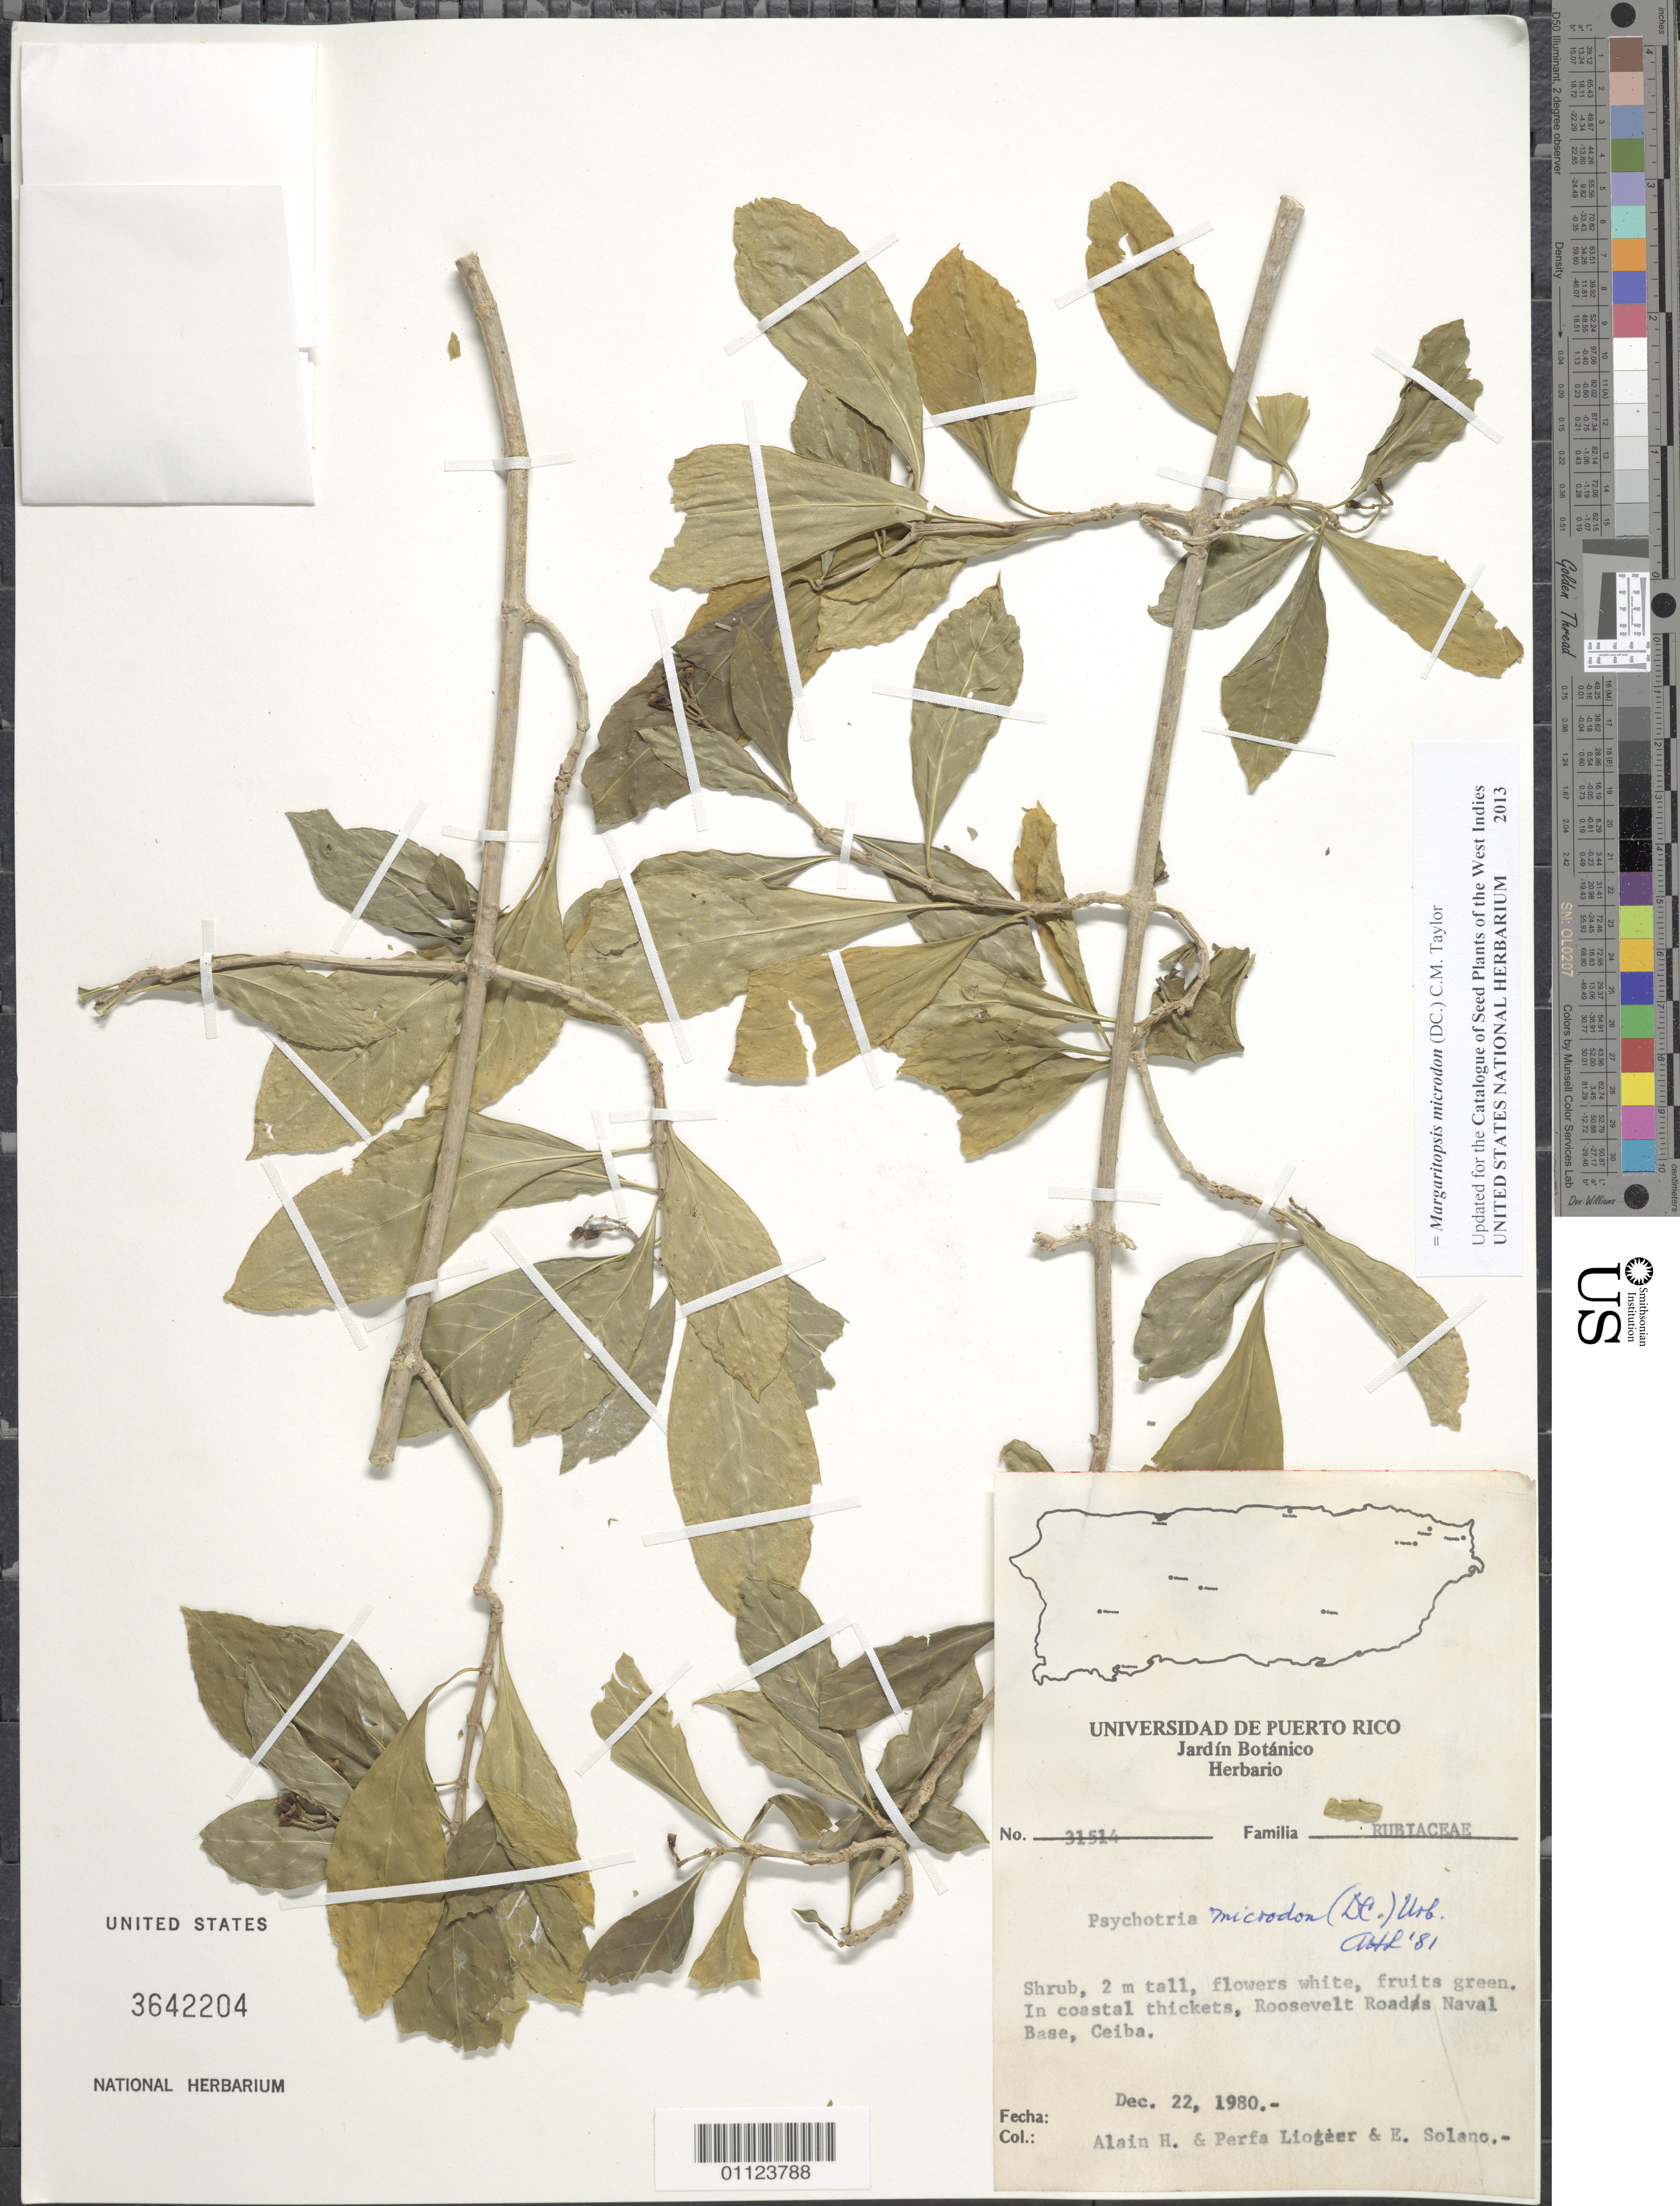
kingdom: Plantae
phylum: Tracheophyta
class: Magnoliopsida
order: Gentianales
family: Rubiaceae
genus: Margaritopsis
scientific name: Margaritopsis microdon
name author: (DC.) C.M. Taylor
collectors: A. H. Liogier, M. P. Liogier & E. Solano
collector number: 31514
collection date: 1980-12-22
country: Puerto Rico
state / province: Ceiba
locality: Roosevelt Roads Naval Base, Ceiba.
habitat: In coastal thickets.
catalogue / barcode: US 3642204